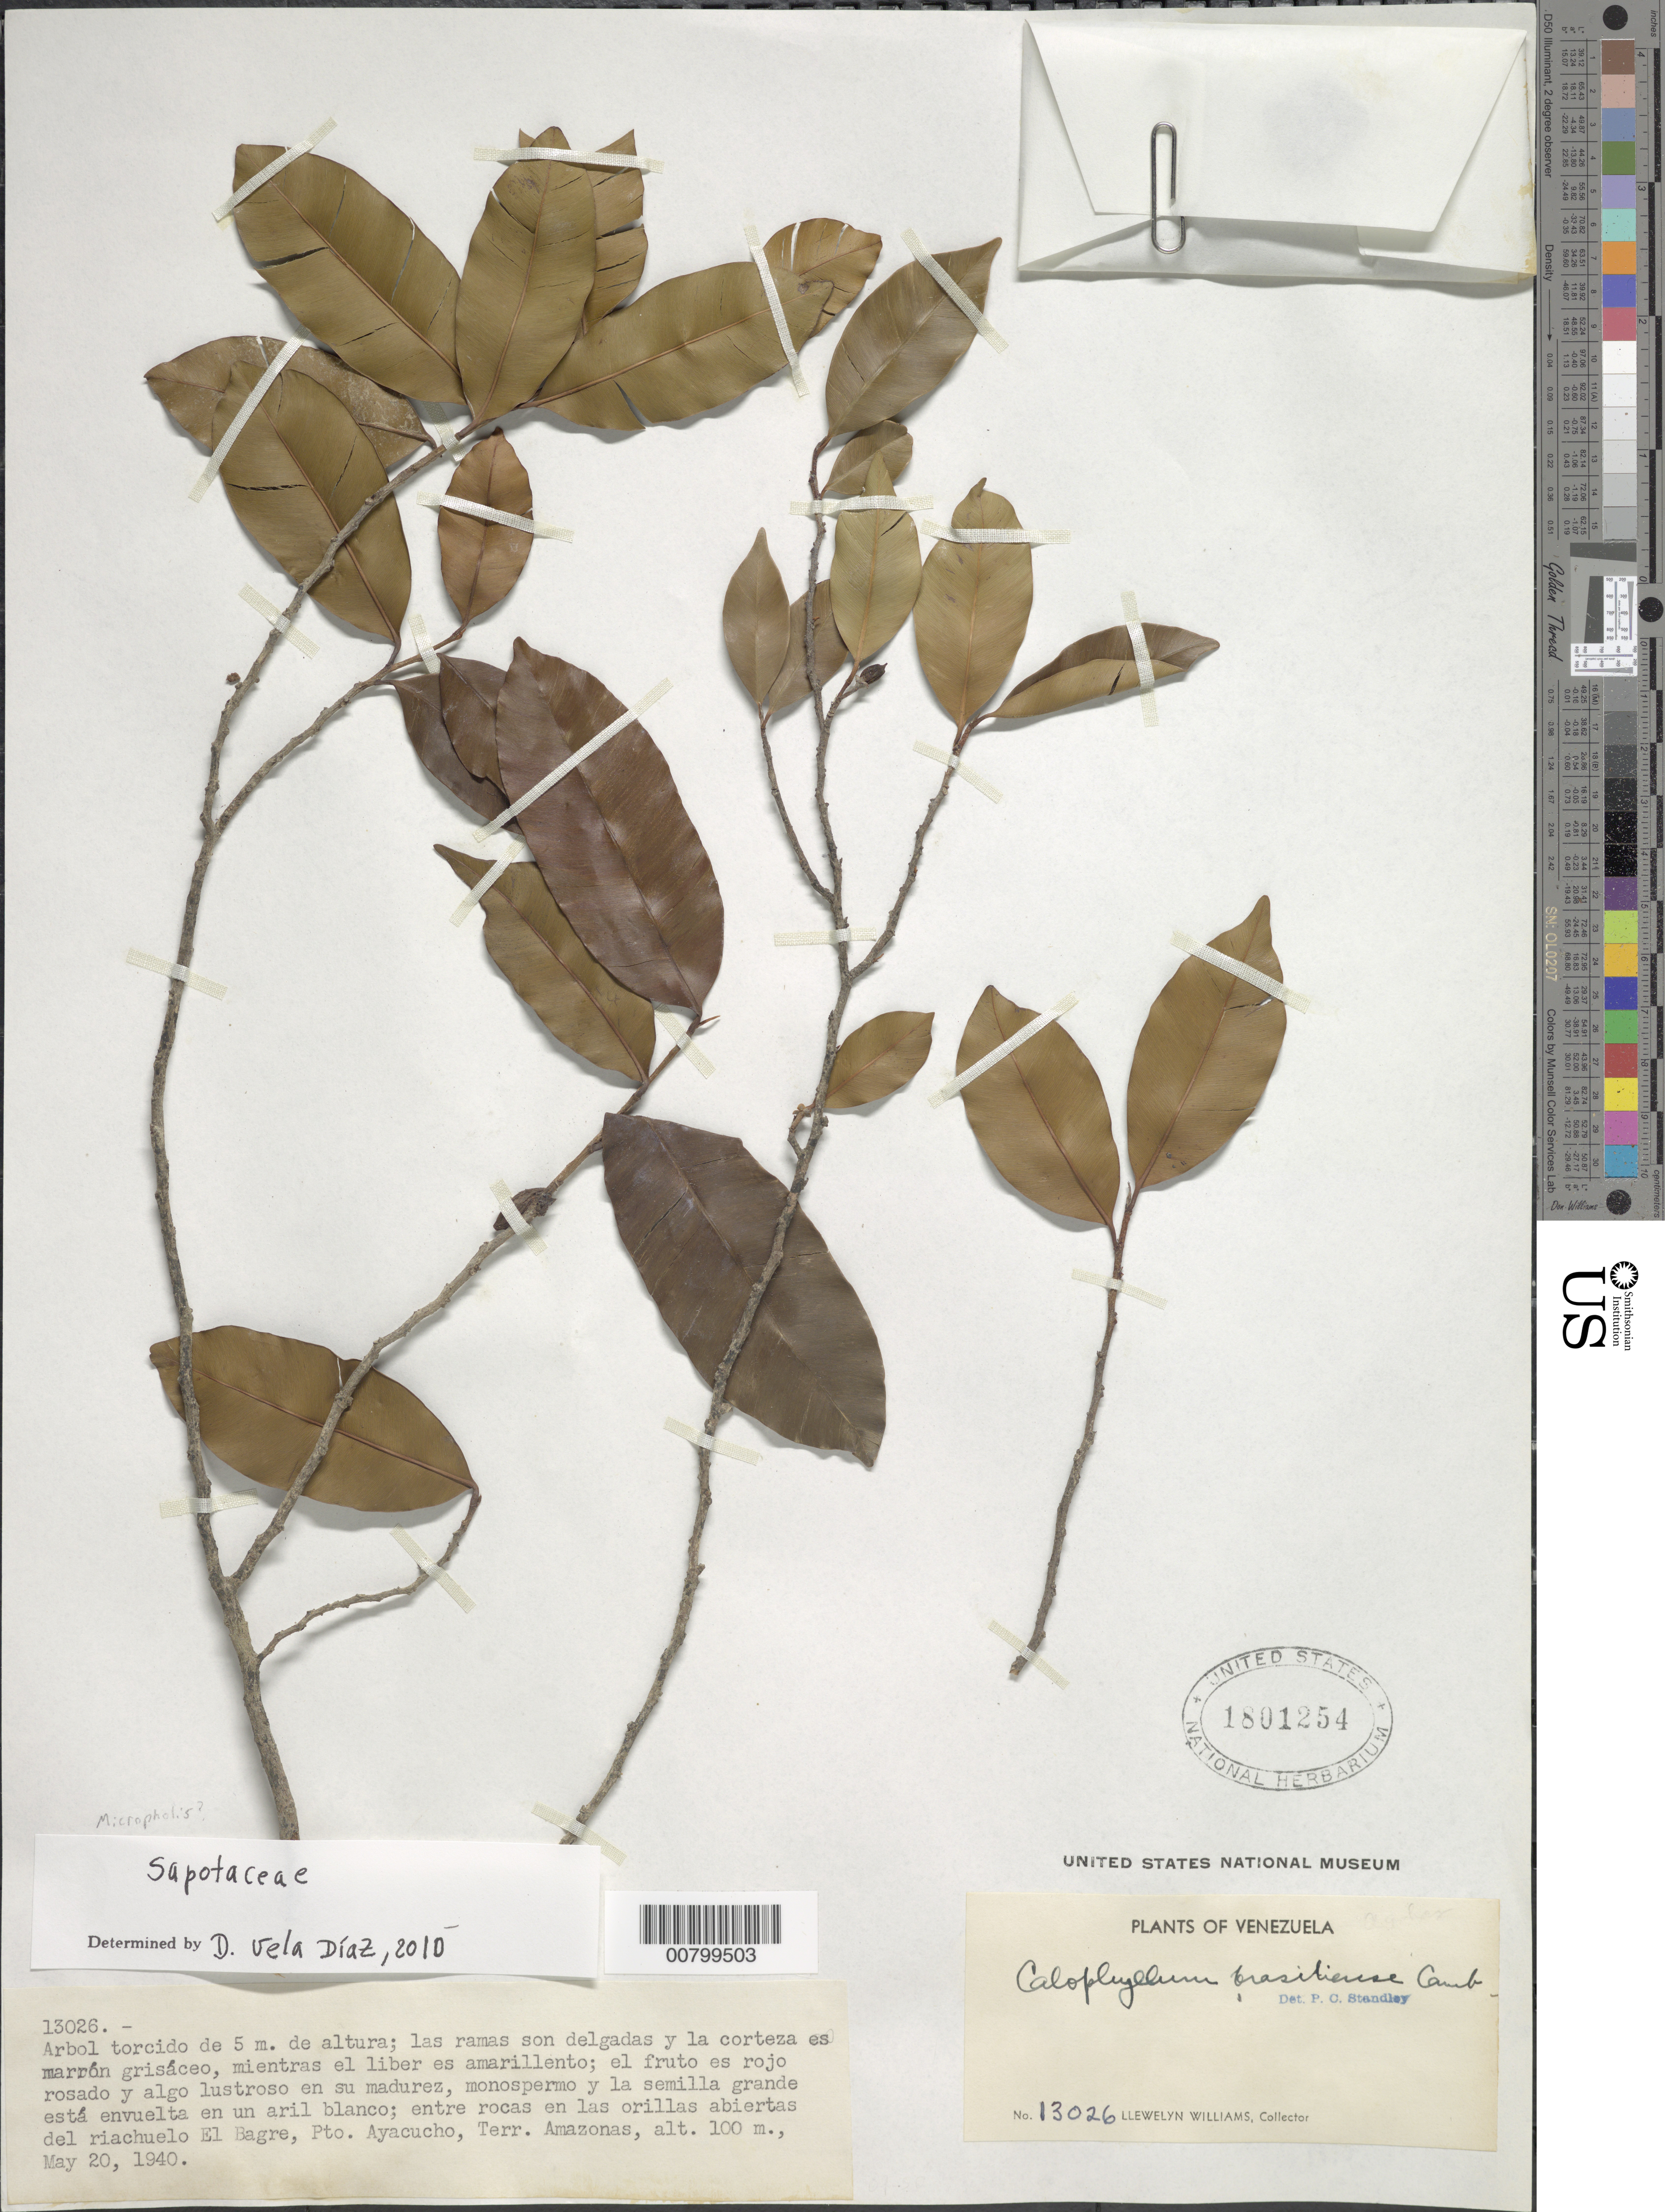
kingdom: Plantae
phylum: Tracheophyta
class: Magnoliopsida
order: Ericales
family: Sapotaceae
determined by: Vela Díaz, D.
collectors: Ll. Williams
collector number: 13026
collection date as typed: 20-May-40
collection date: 1940-05-20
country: Venezuela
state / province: Amazonas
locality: Puerto Ayacucho, El Bagre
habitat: Orilla del riachuelo El Bagre, entre rocas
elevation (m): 100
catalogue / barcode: US 1801254